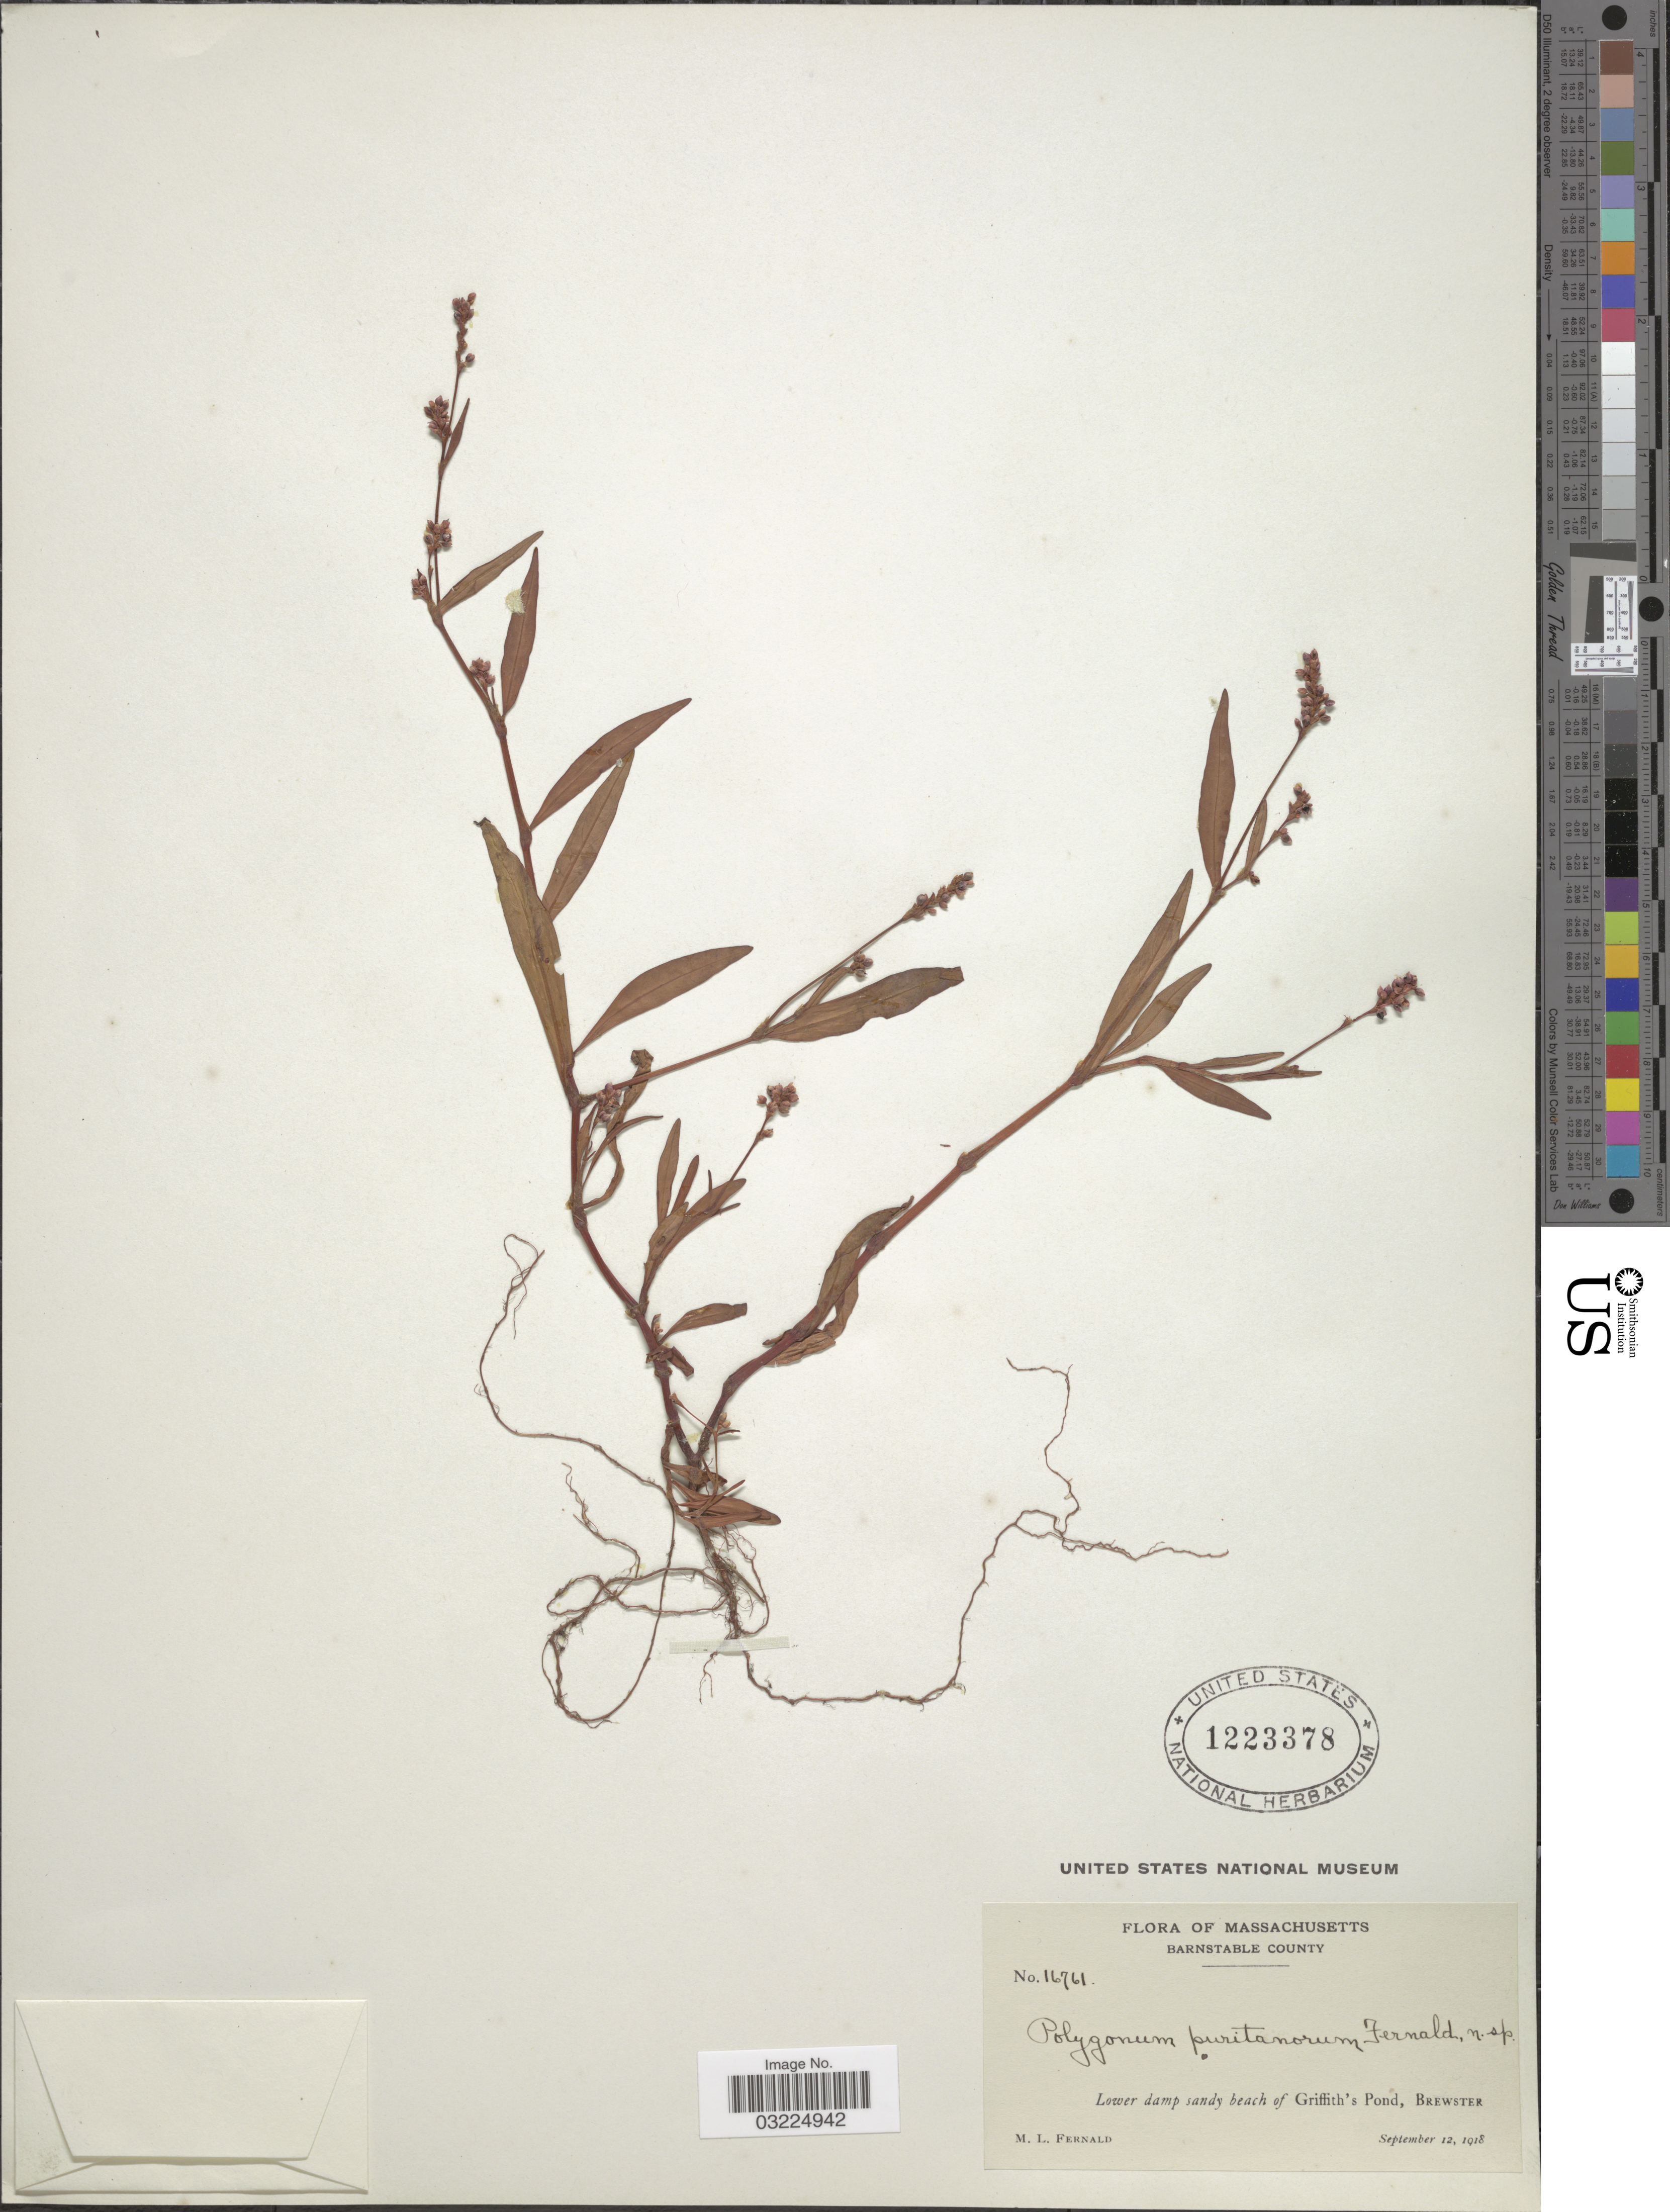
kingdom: Plantae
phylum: Tracheophyta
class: Magnoliopsida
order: Caryophyllales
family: Polygonaceae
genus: Persicaria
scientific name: Persicaria puritanorum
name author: (Fernald) Soják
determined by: Atha, D. E.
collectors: M. L. Fernald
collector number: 16761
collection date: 1918-09-12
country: United States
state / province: Massachusetts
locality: Barnstable County. Lower damp sandy beach of Griffith's Pond, Brewster.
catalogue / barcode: US 1223378